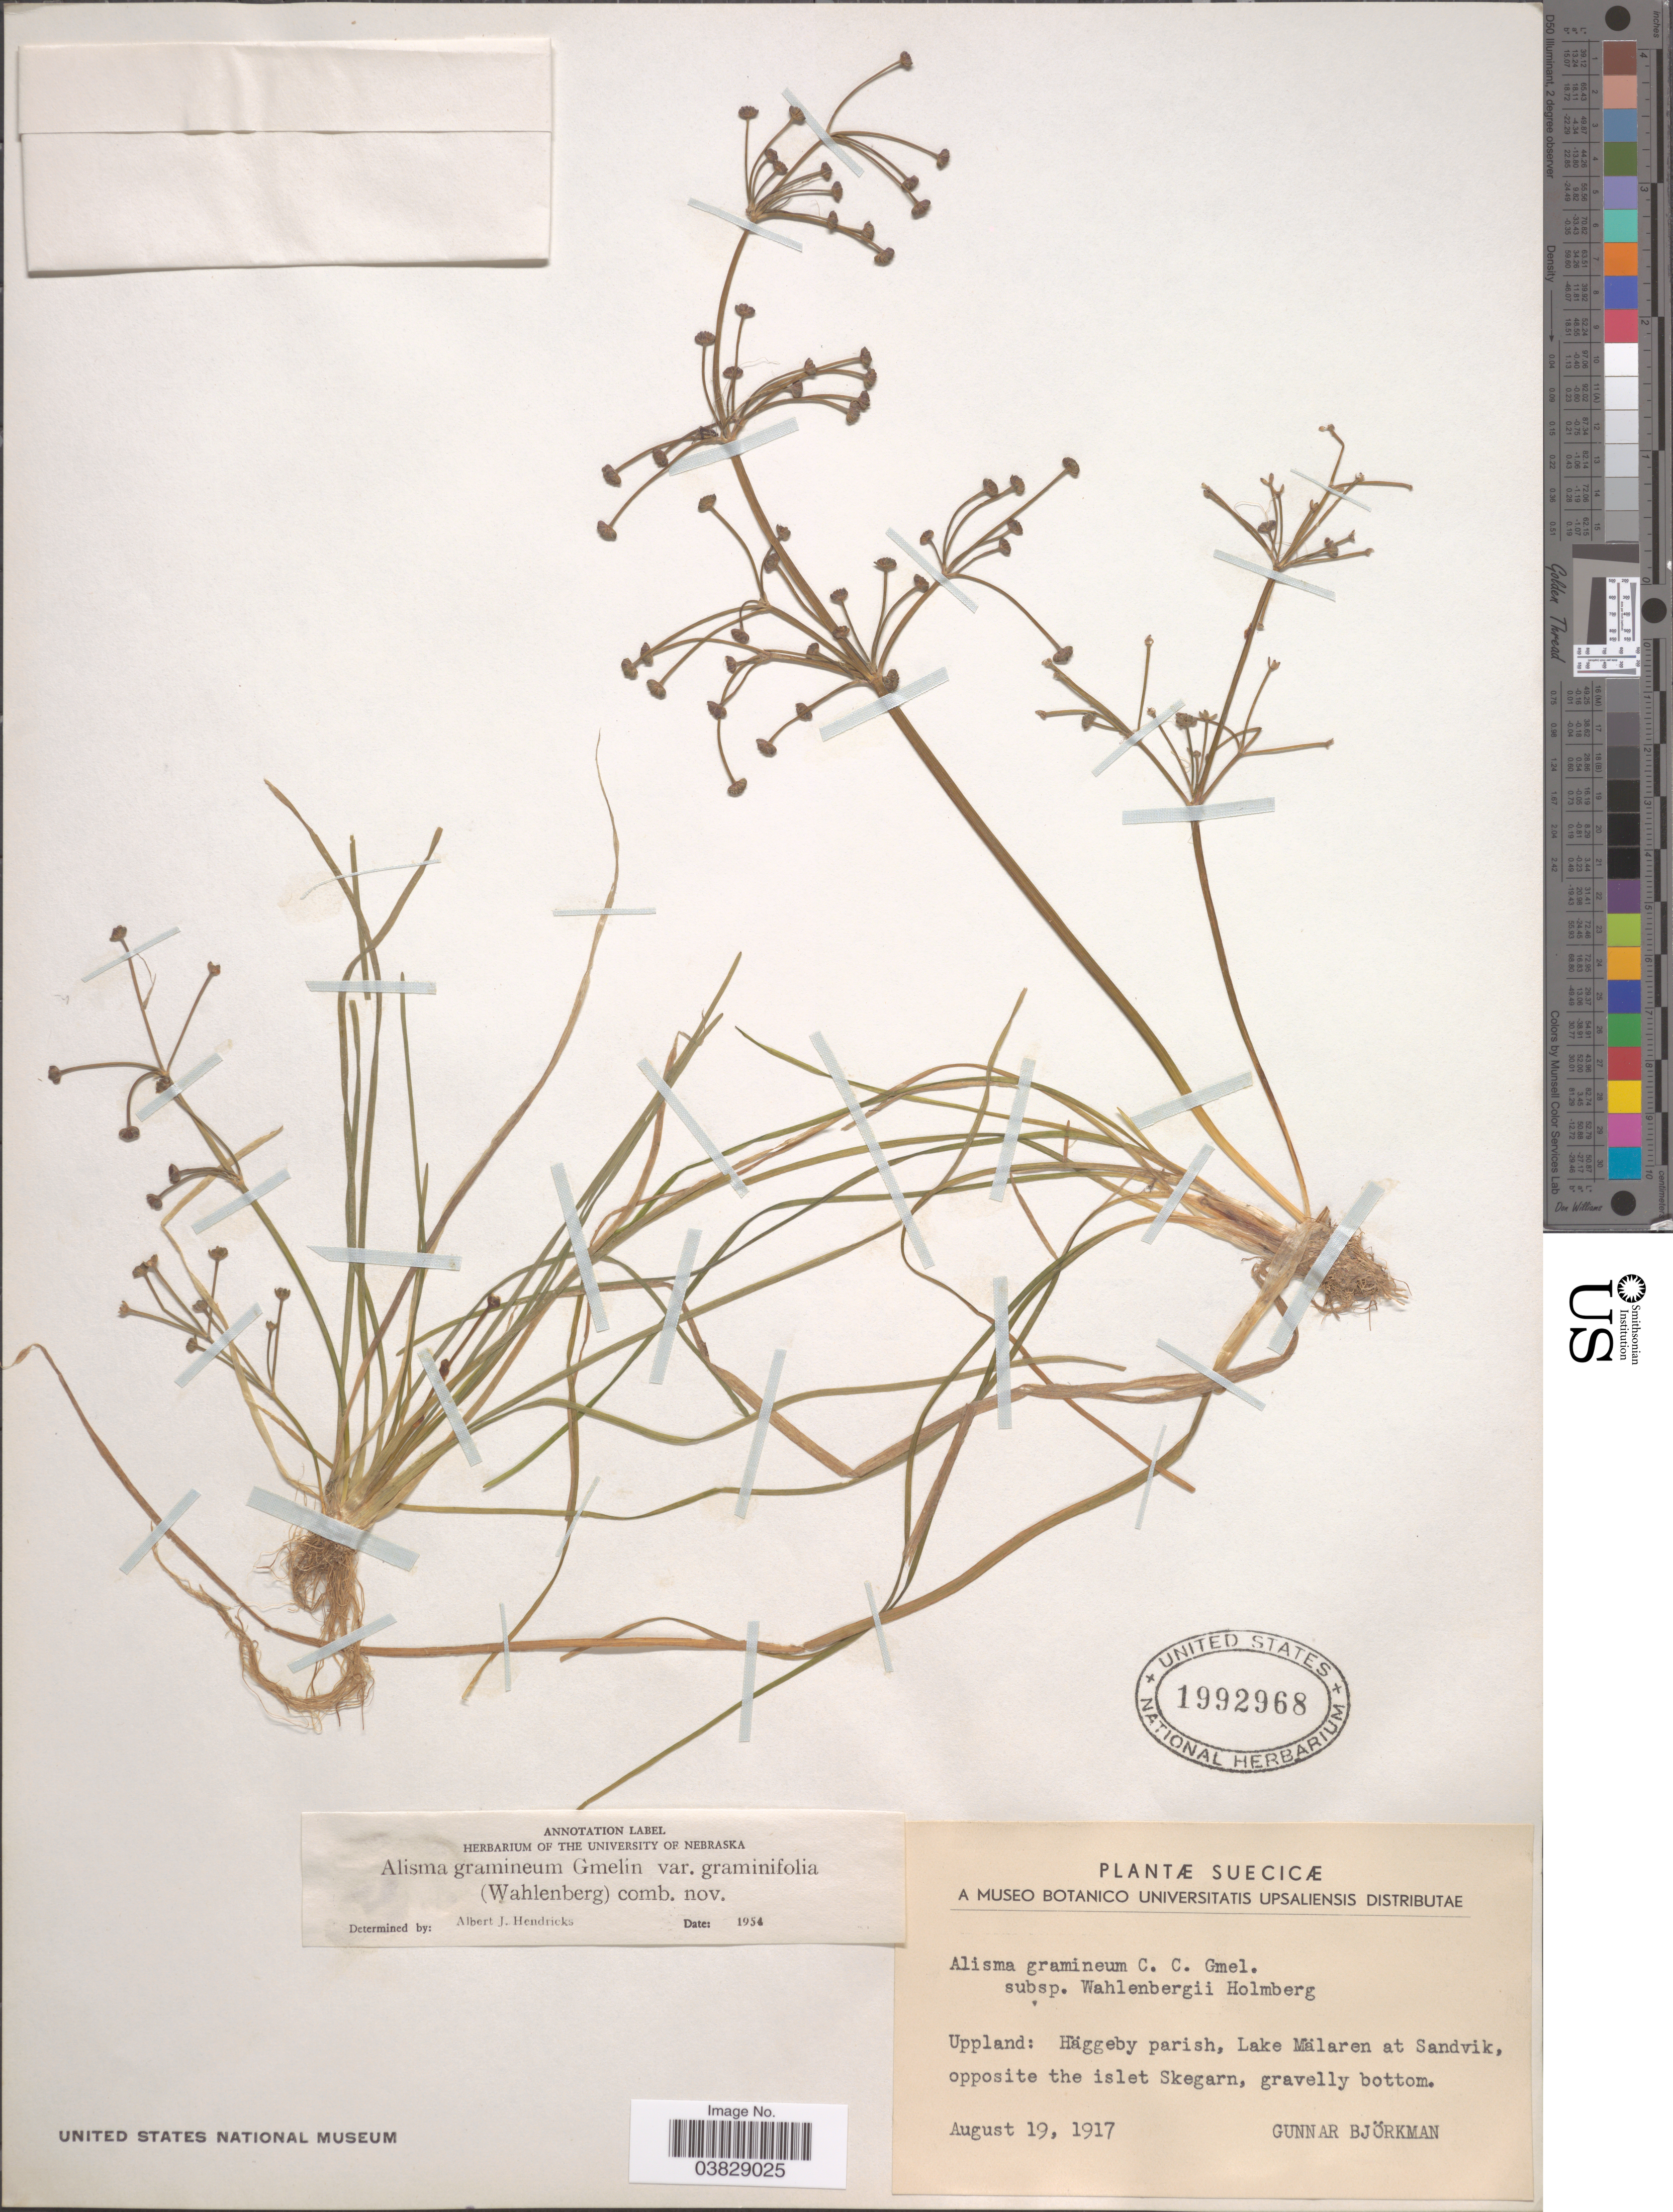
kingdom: Plantae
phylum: Tracheophyta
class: Liliopsida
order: Alismatales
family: Alismataceae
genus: Alisma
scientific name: Alisma gramineum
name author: Lej.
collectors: G. Bjorkman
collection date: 1917-08-19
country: Sweden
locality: Uppland: Häggeby parish, Lake Mälaren at Sandvik, opposite the islet Skegarn.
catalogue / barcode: US 1992968